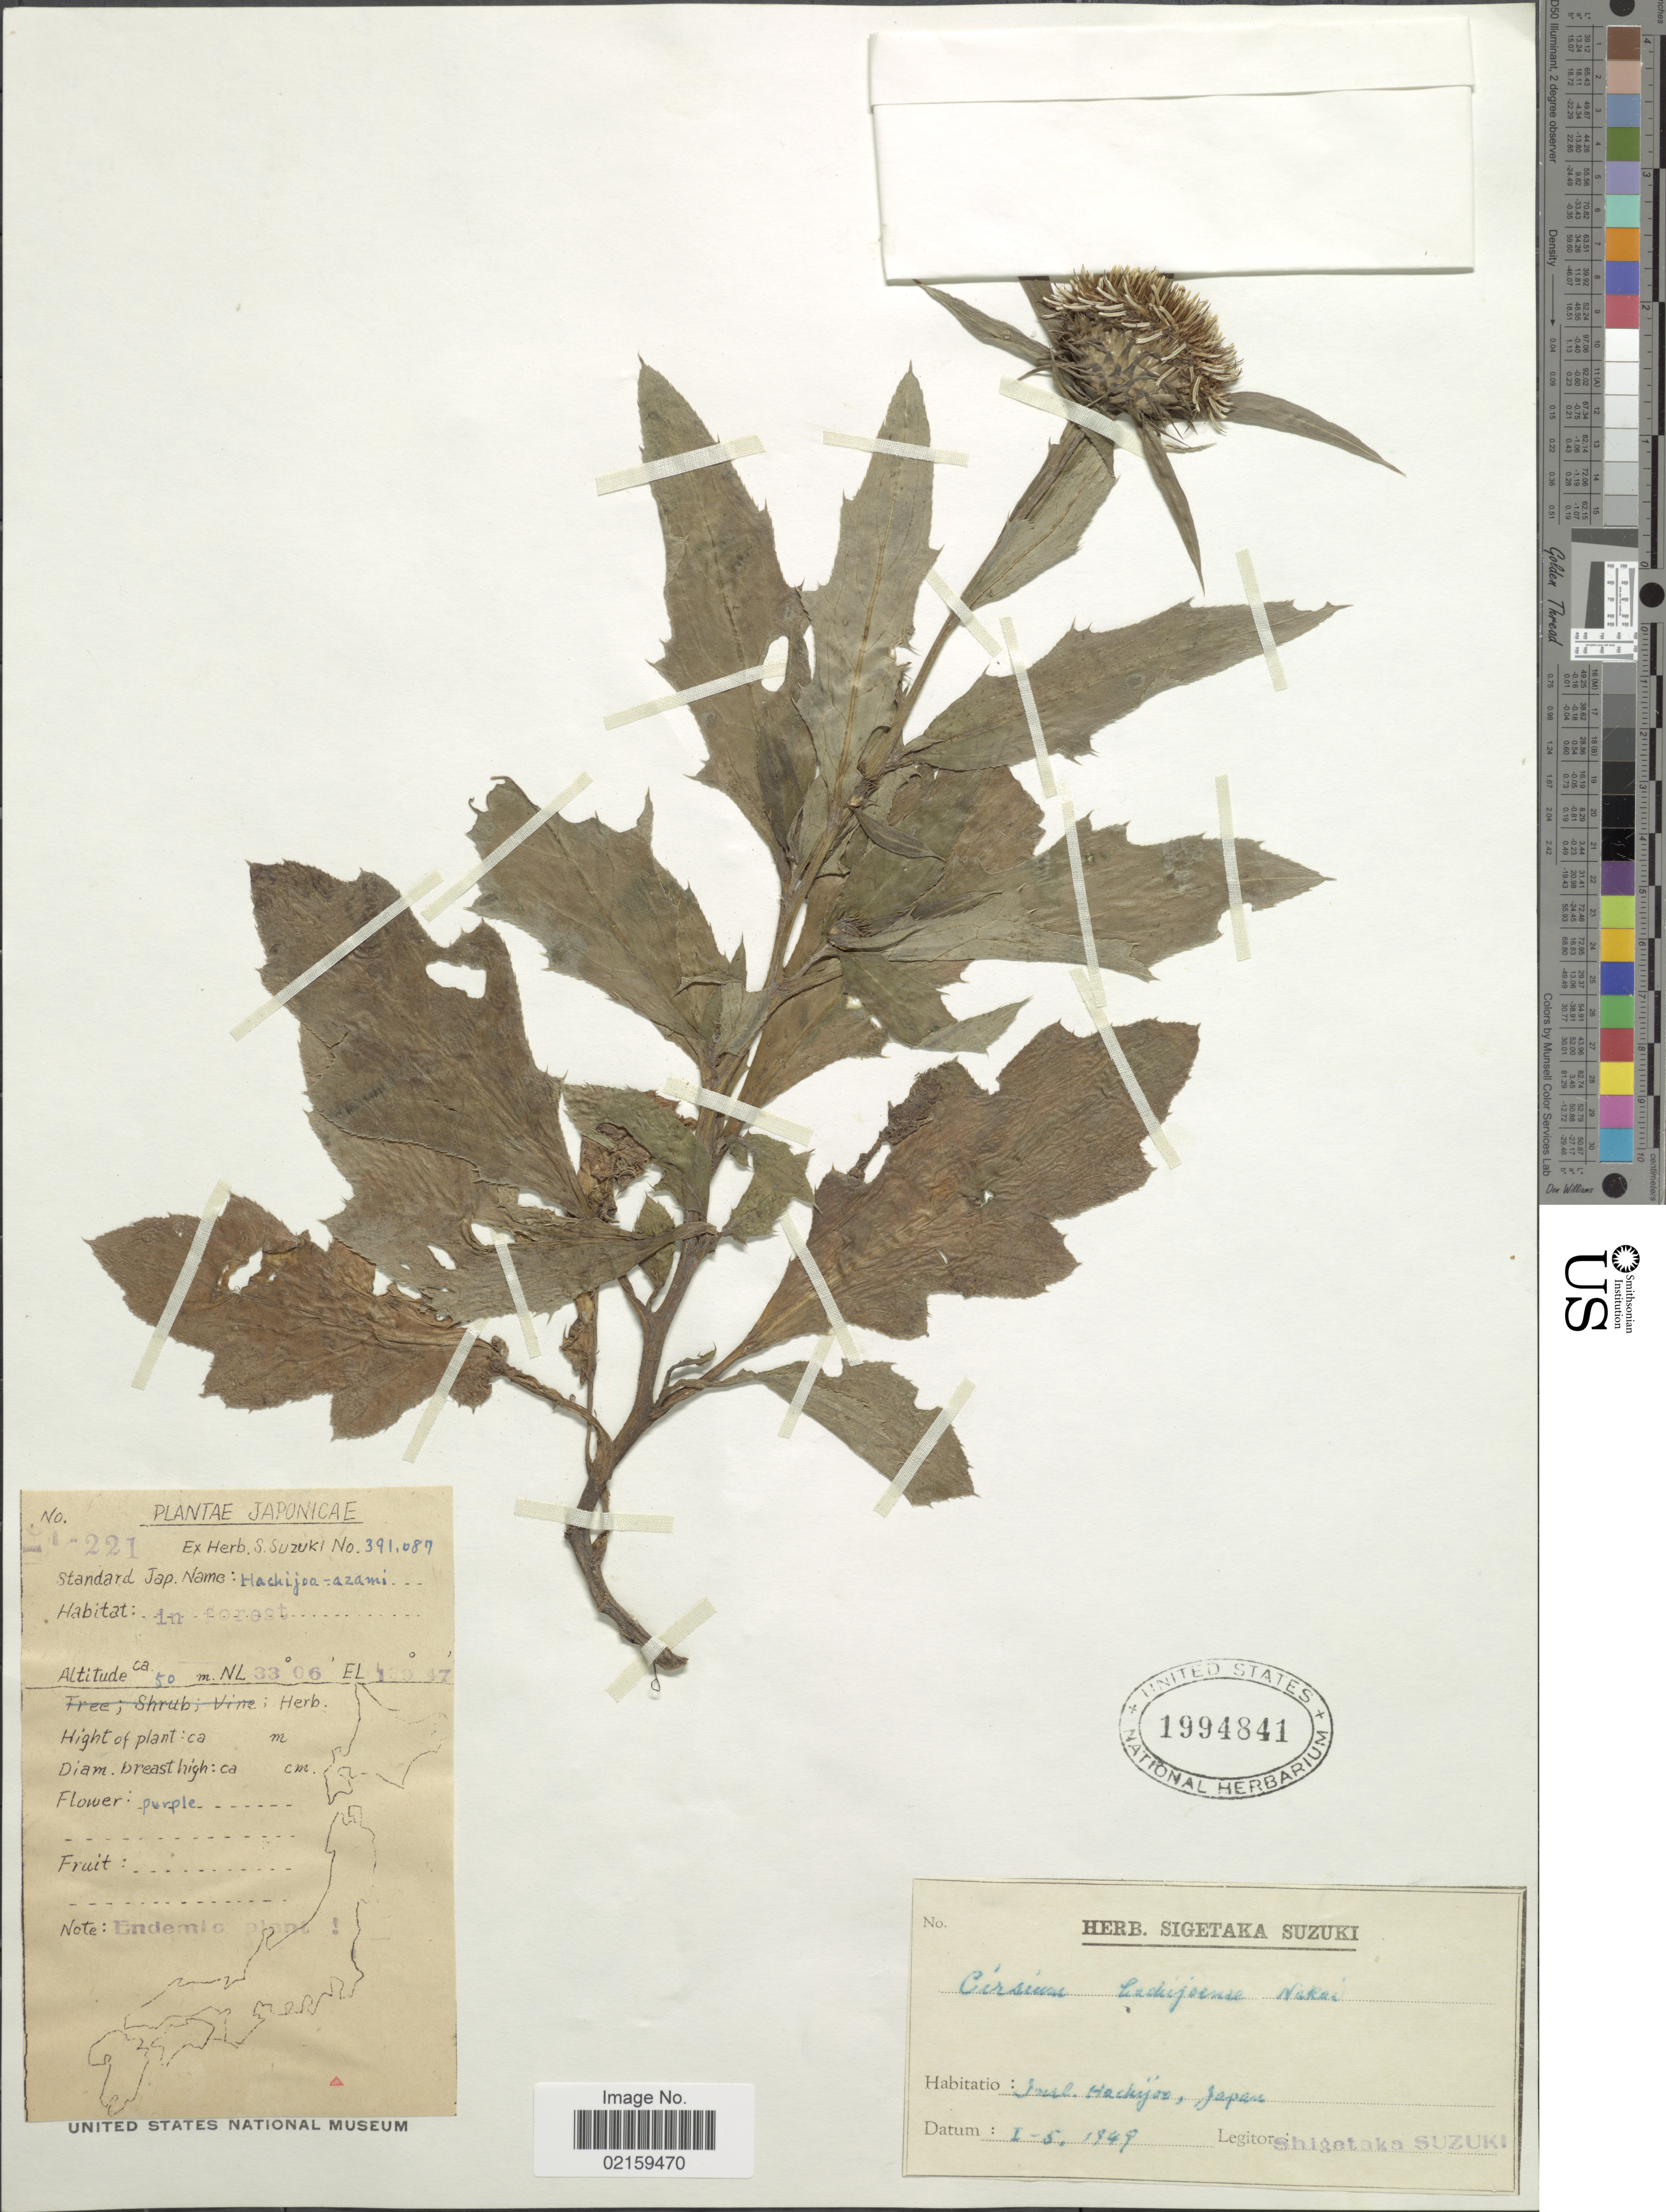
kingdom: Plantae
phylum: Tracheophyta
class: Magnoliopsida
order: Asterales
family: Asteraceae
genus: Cirsium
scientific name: Cirsium hachijoense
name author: Nakai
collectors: S. Suzuki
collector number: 221/391087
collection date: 1949-05-01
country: Japan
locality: Insl. Hachijoo,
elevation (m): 50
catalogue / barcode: US 1994841